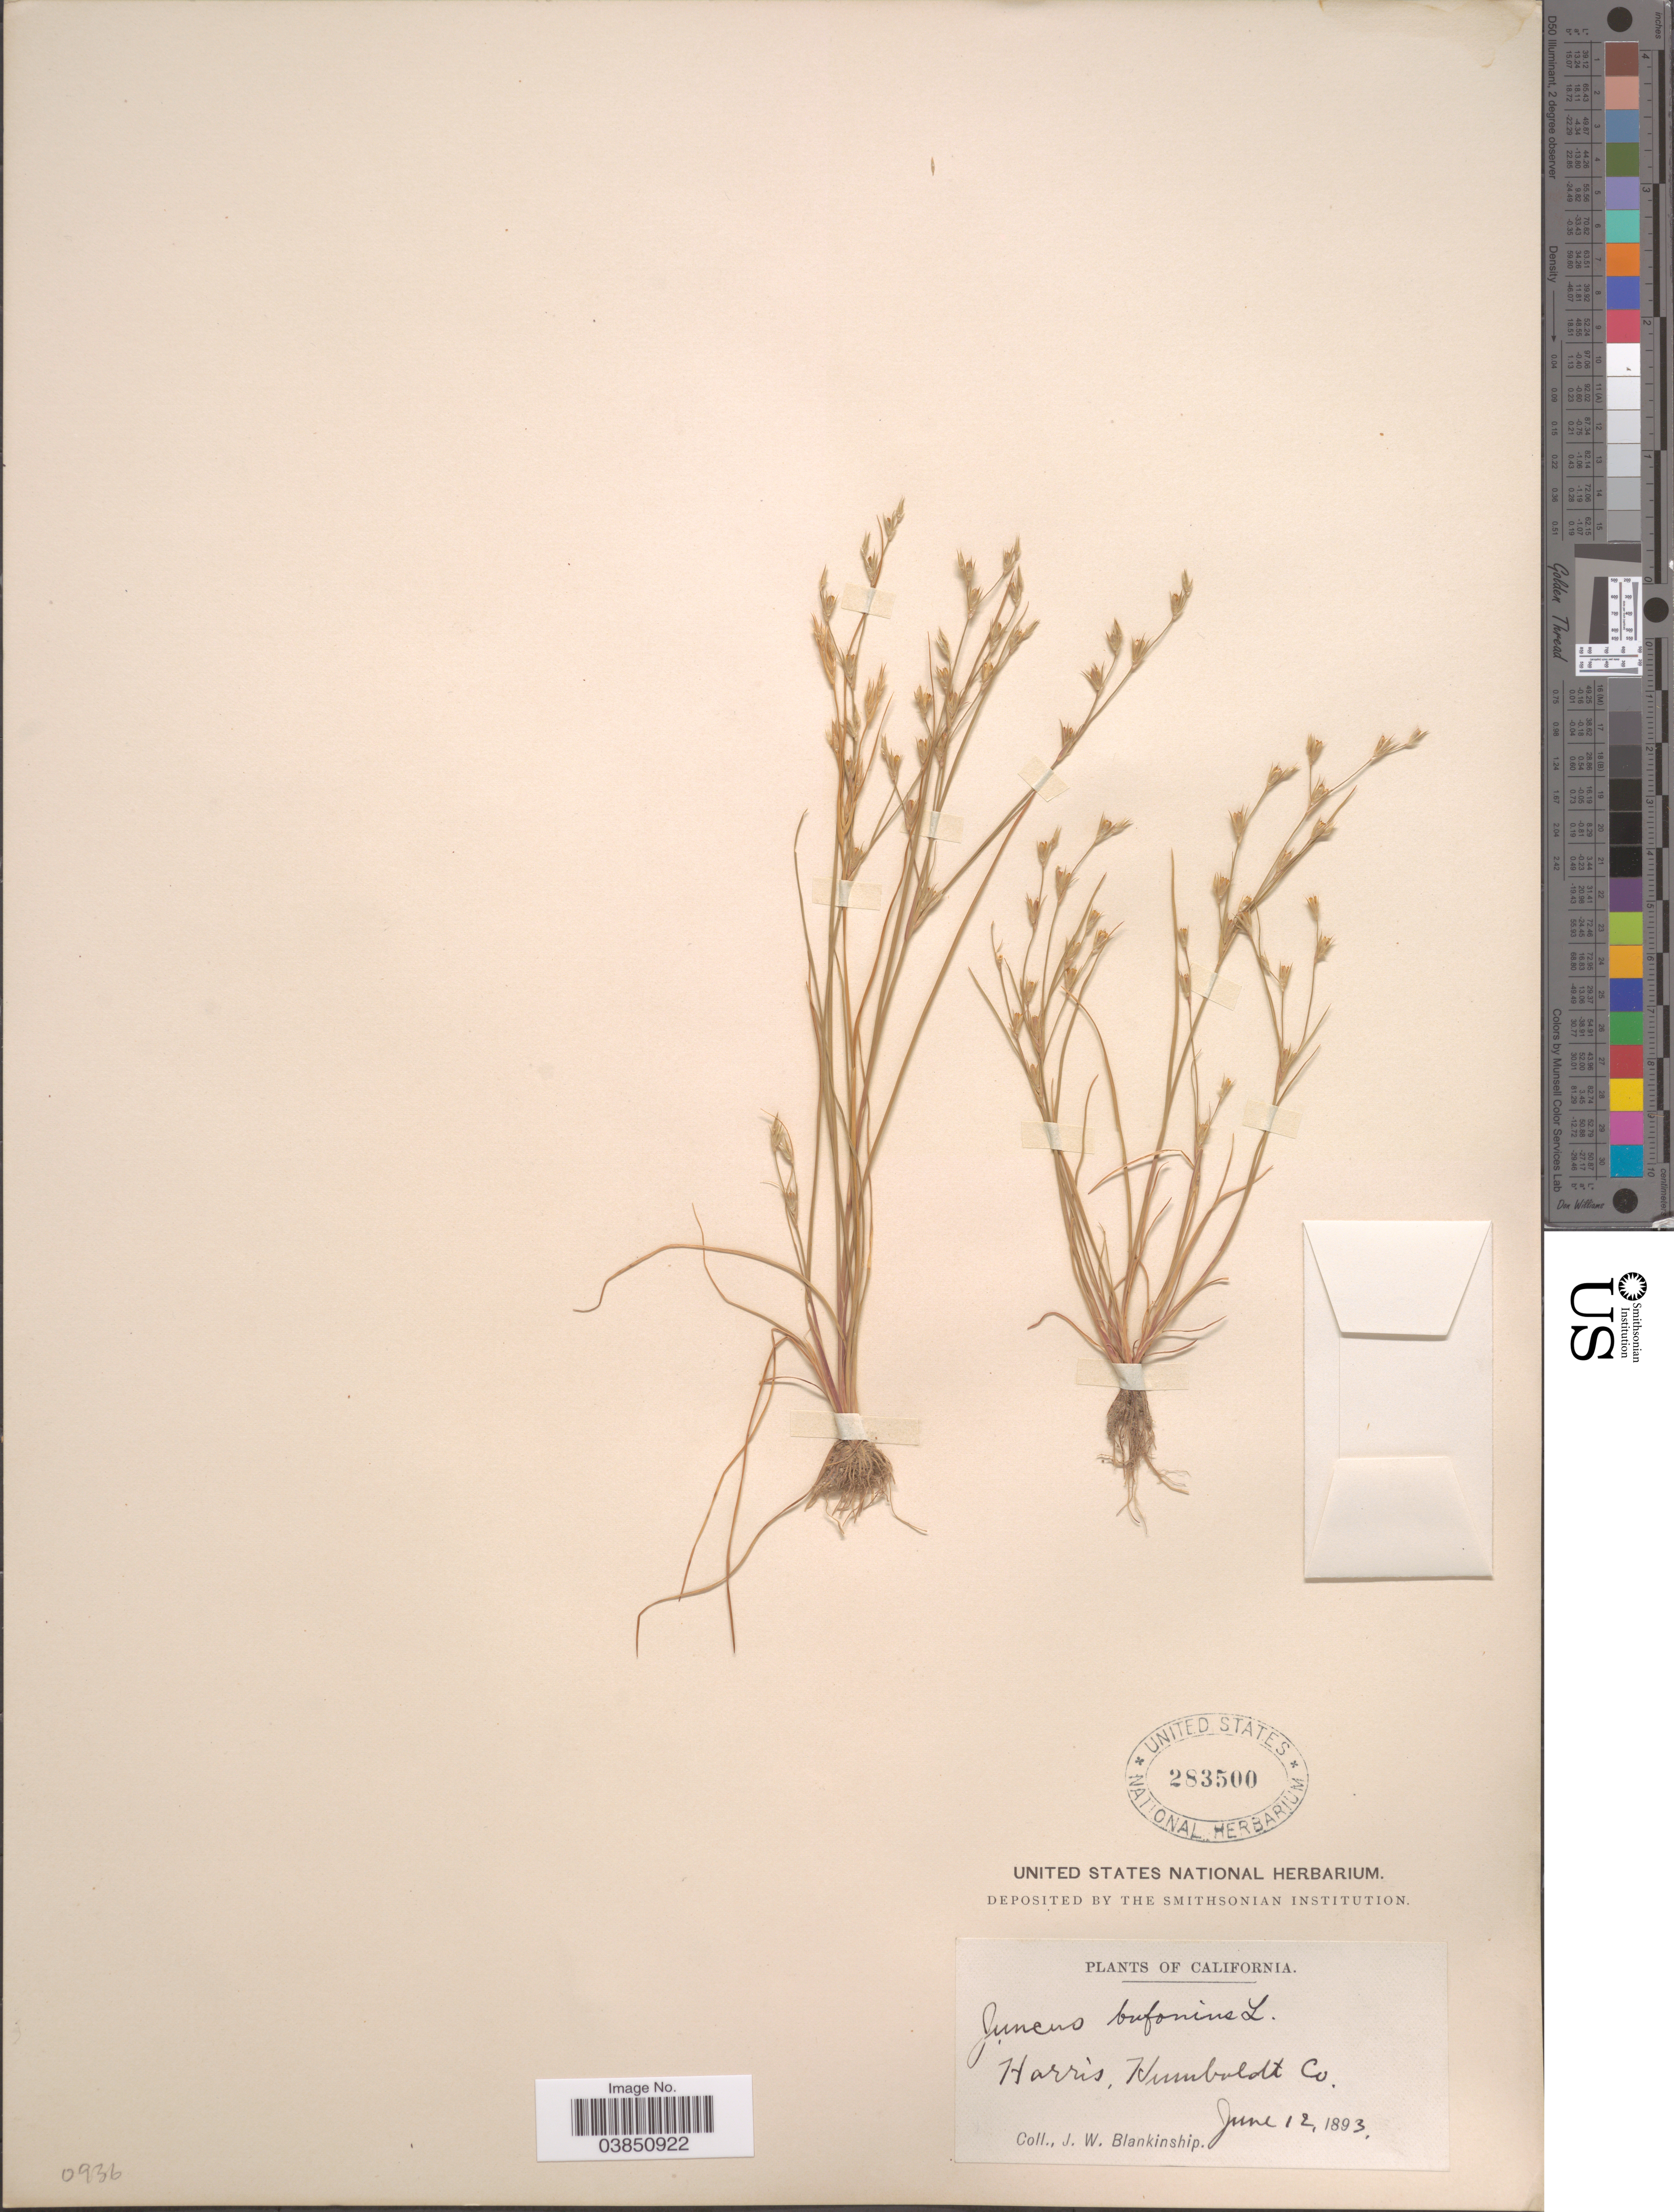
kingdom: Plantae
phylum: Tracheophyta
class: Liliopsida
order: Poales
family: Juncaceae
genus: Juncus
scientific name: Juncus bufonius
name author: L.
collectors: J. W. Blankinship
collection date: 1893-06-12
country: United States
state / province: California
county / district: Humboldt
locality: Harris, Humboldt Co.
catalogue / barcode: US 283500